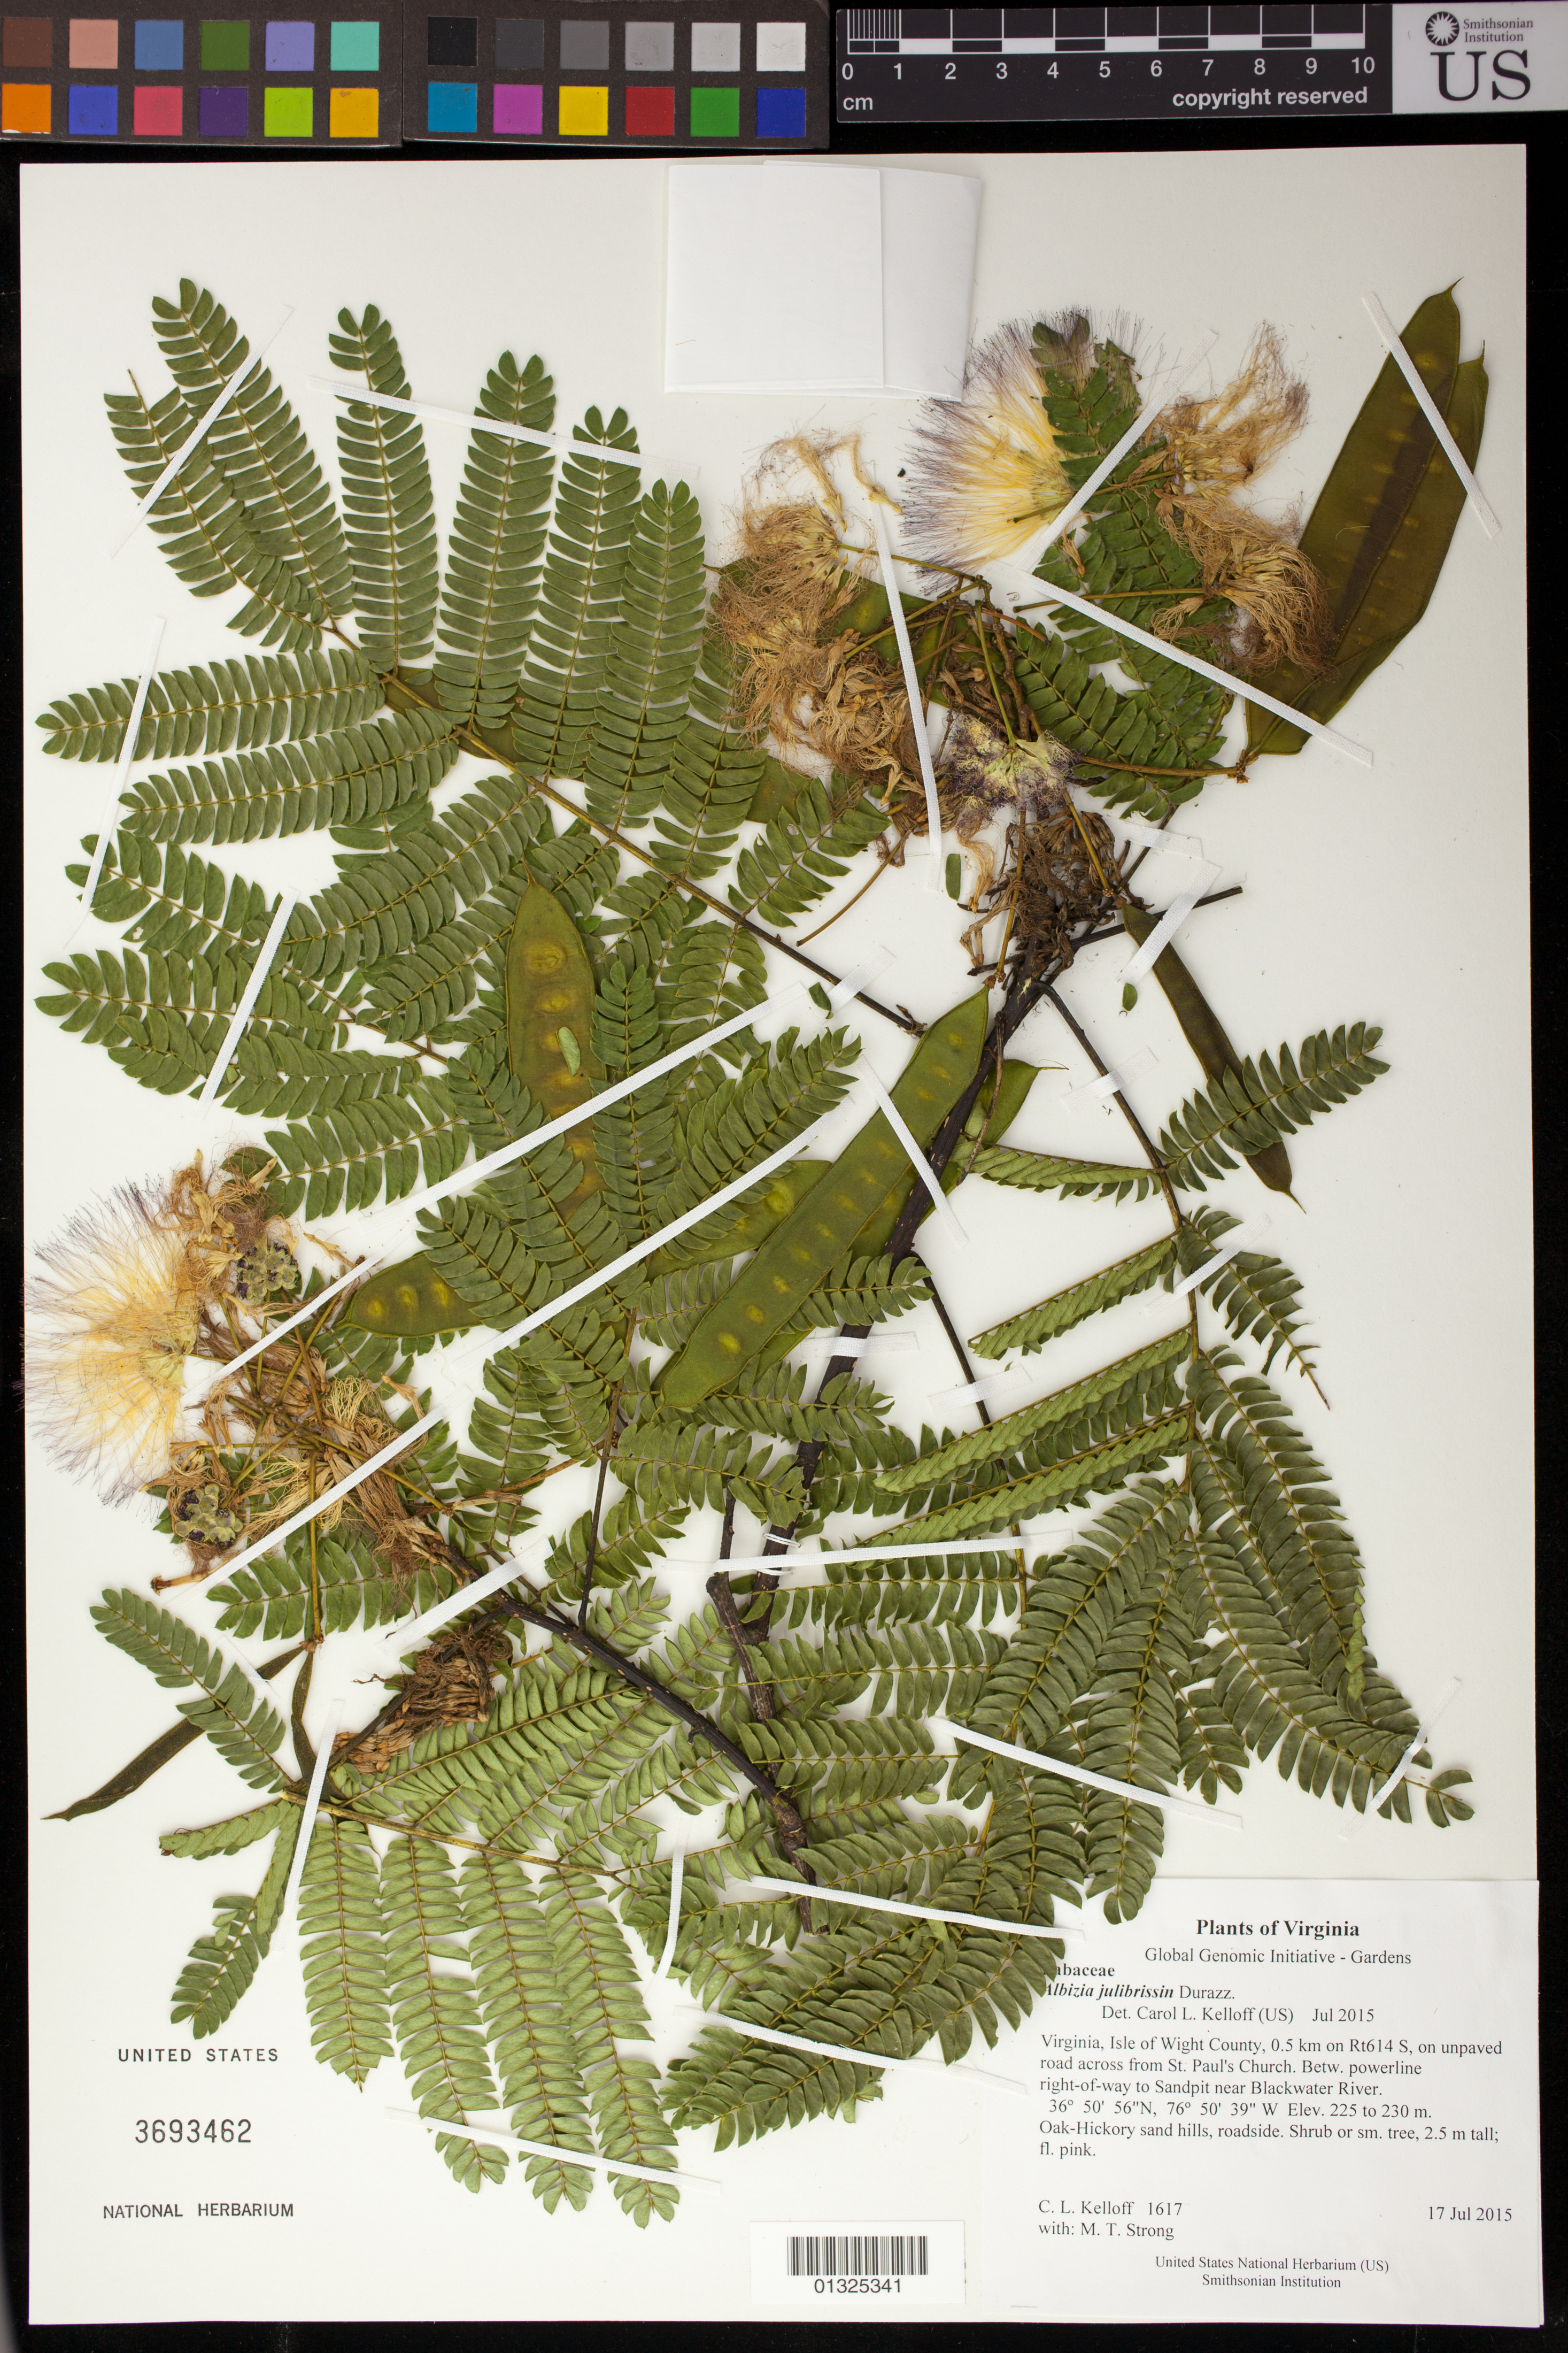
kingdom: Plantae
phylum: Tracheophyta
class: Magnoliopsida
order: Fabales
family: Fabaceae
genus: Albizia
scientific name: Albizia julibrissin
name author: Durazz.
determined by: Kelloff, Carol L., (US), Smithsonian Institution - National Museum of Natural History (UNITED STATES)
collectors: C. L. Kelloff & M. T. Strong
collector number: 1617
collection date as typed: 17 Jul 2015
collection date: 2015-07-17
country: United States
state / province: Virginia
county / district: Isle of Wight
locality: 0.5 km on Rt614 S, on unpaved road across from St. Paul's Church. Betw. powerline right-of-way to Sandpit near Blackwater River.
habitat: Oak-Hickory sand hills, roadside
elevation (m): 225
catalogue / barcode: US 3693462